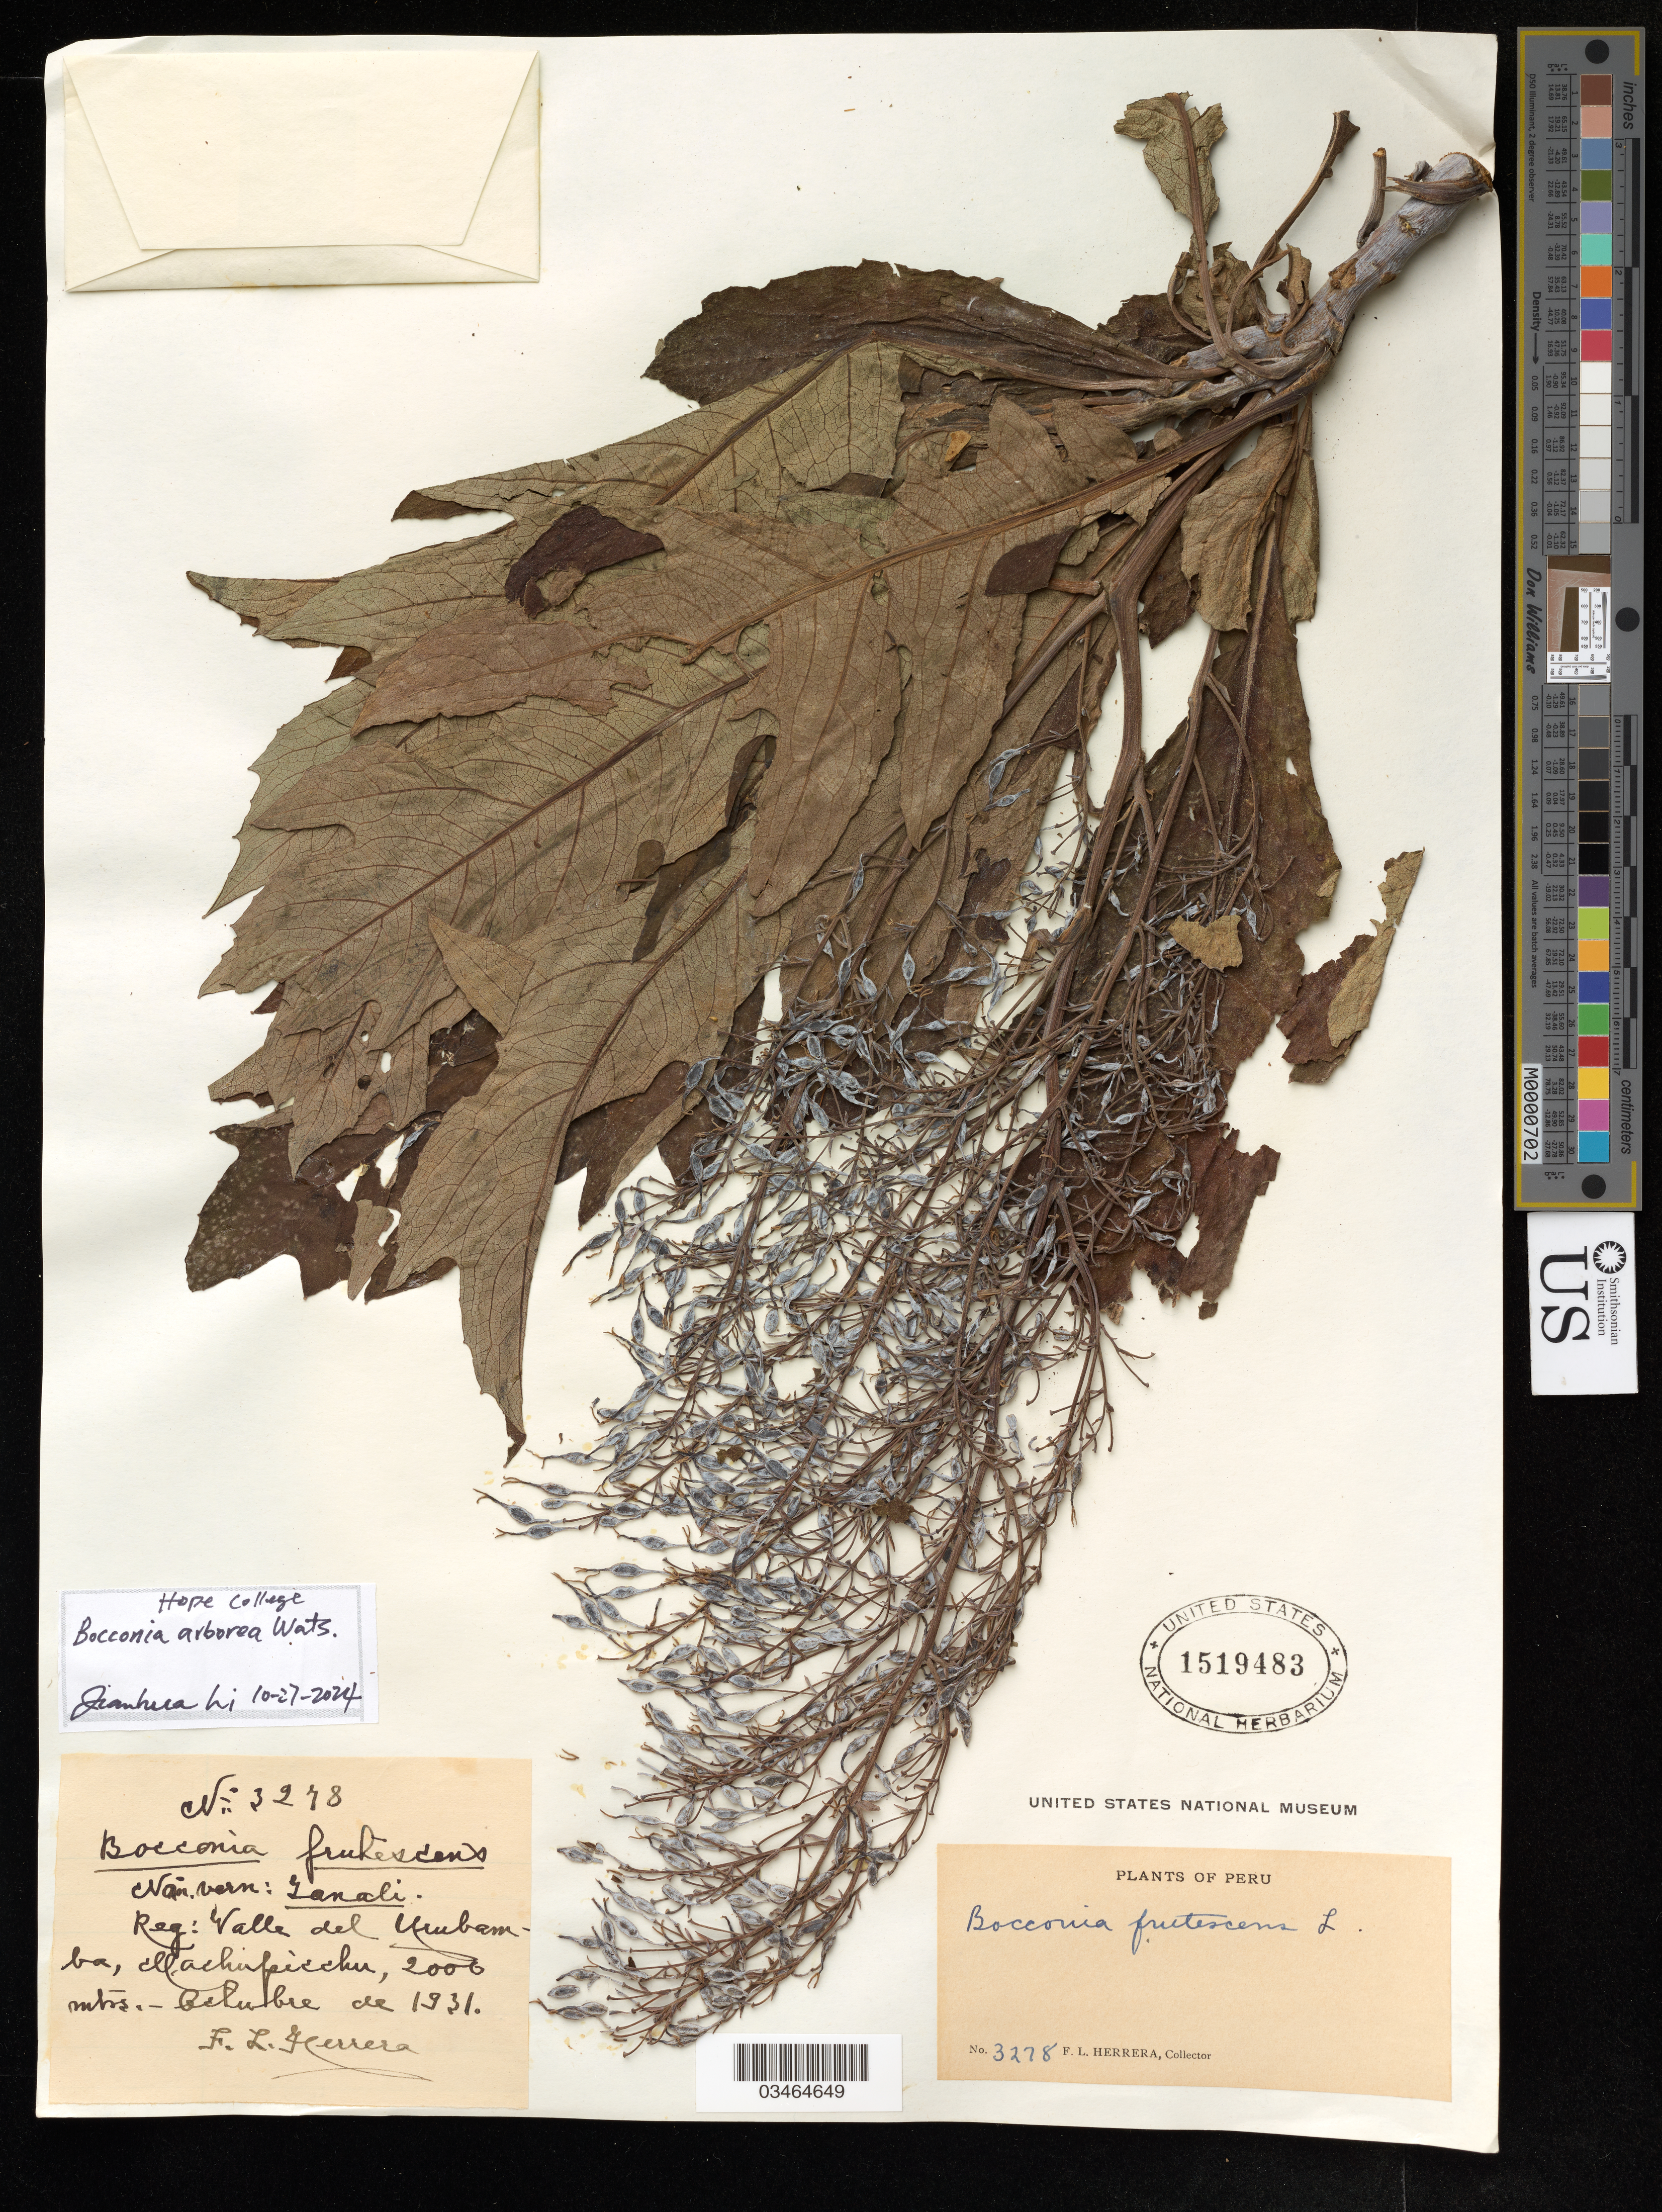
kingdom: Plantae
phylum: Tracheophyta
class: Magnoliopsida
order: Ranunculales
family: Papaveraceae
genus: Bocconia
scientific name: Bocconia arborea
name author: S. Watson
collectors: F. Herrera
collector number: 3278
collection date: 1931-10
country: Peru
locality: Valle del Umbamba, Machiapicchu.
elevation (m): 2000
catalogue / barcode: US 1519483